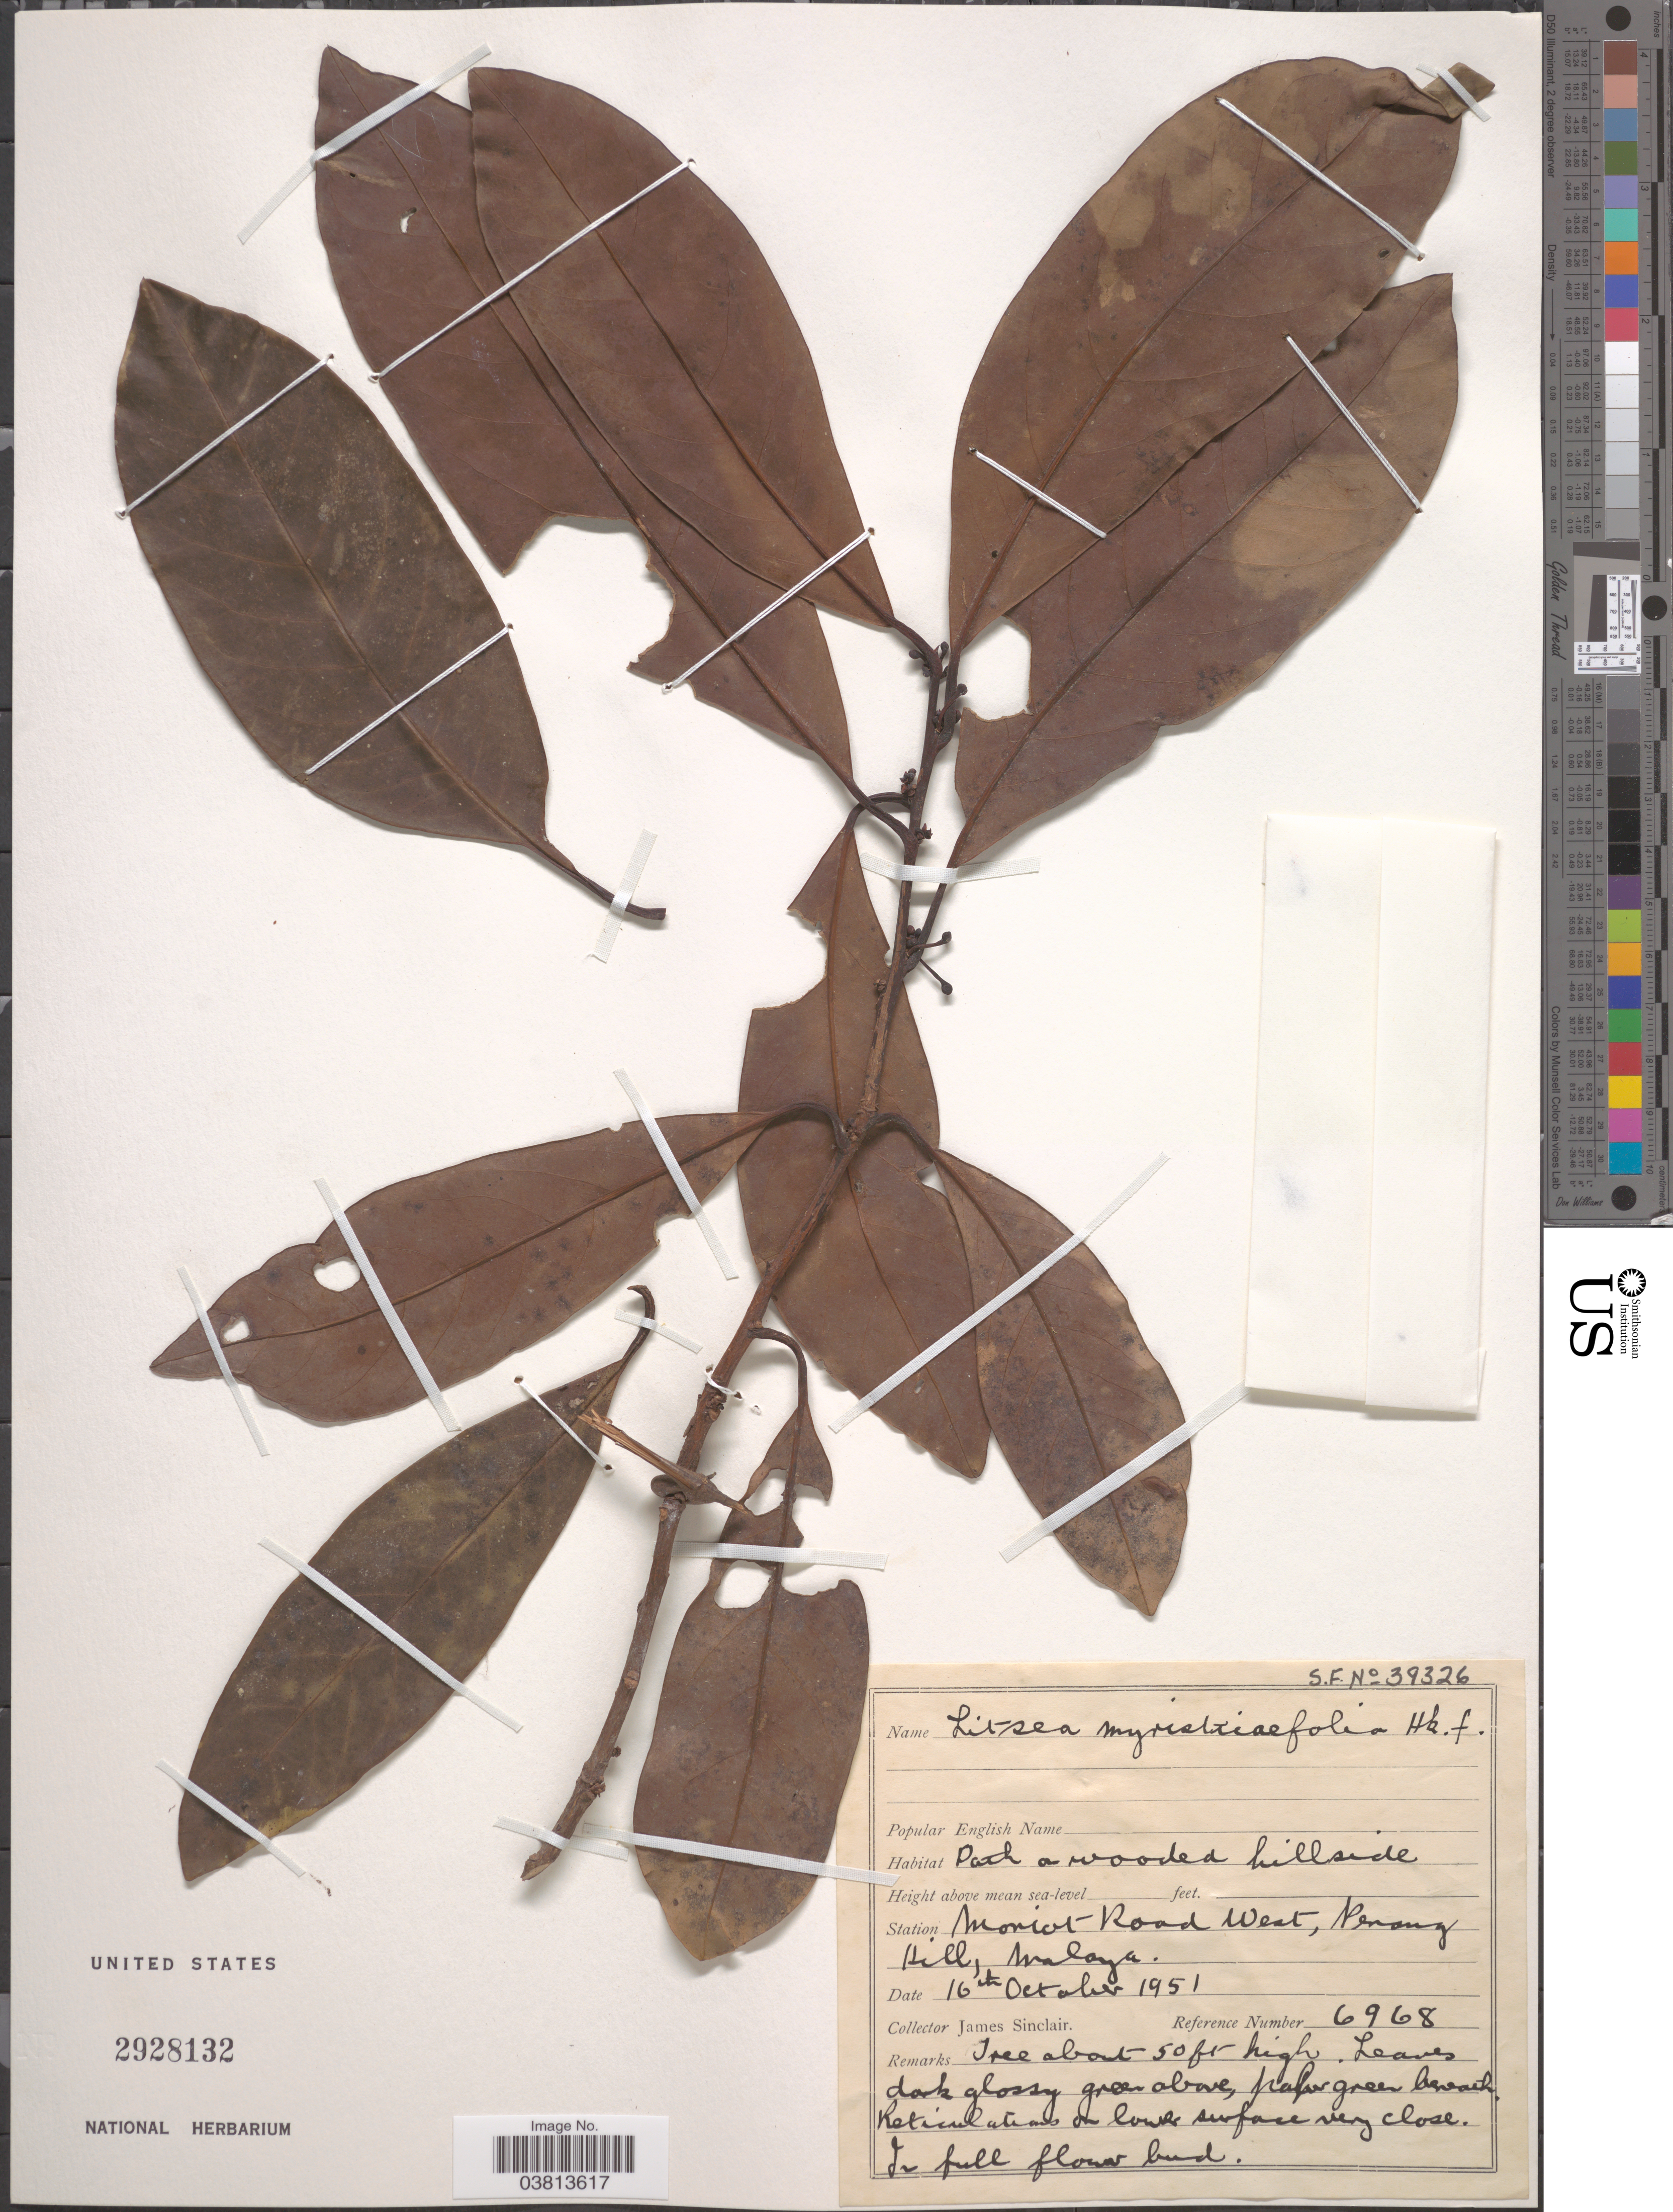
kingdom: Plantae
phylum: Tracheophyta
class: Magnoliopsida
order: Laurales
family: Lauraceae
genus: Litsea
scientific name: Litsea myristicifolia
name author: (Wall. ex Nees) Hook. f.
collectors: J. Sinclair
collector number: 6968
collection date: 1951-10-16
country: Malaysia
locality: Path on wooded hillside. Station Moniot Road West, Penang Hill, Malaya.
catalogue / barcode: US 2928132